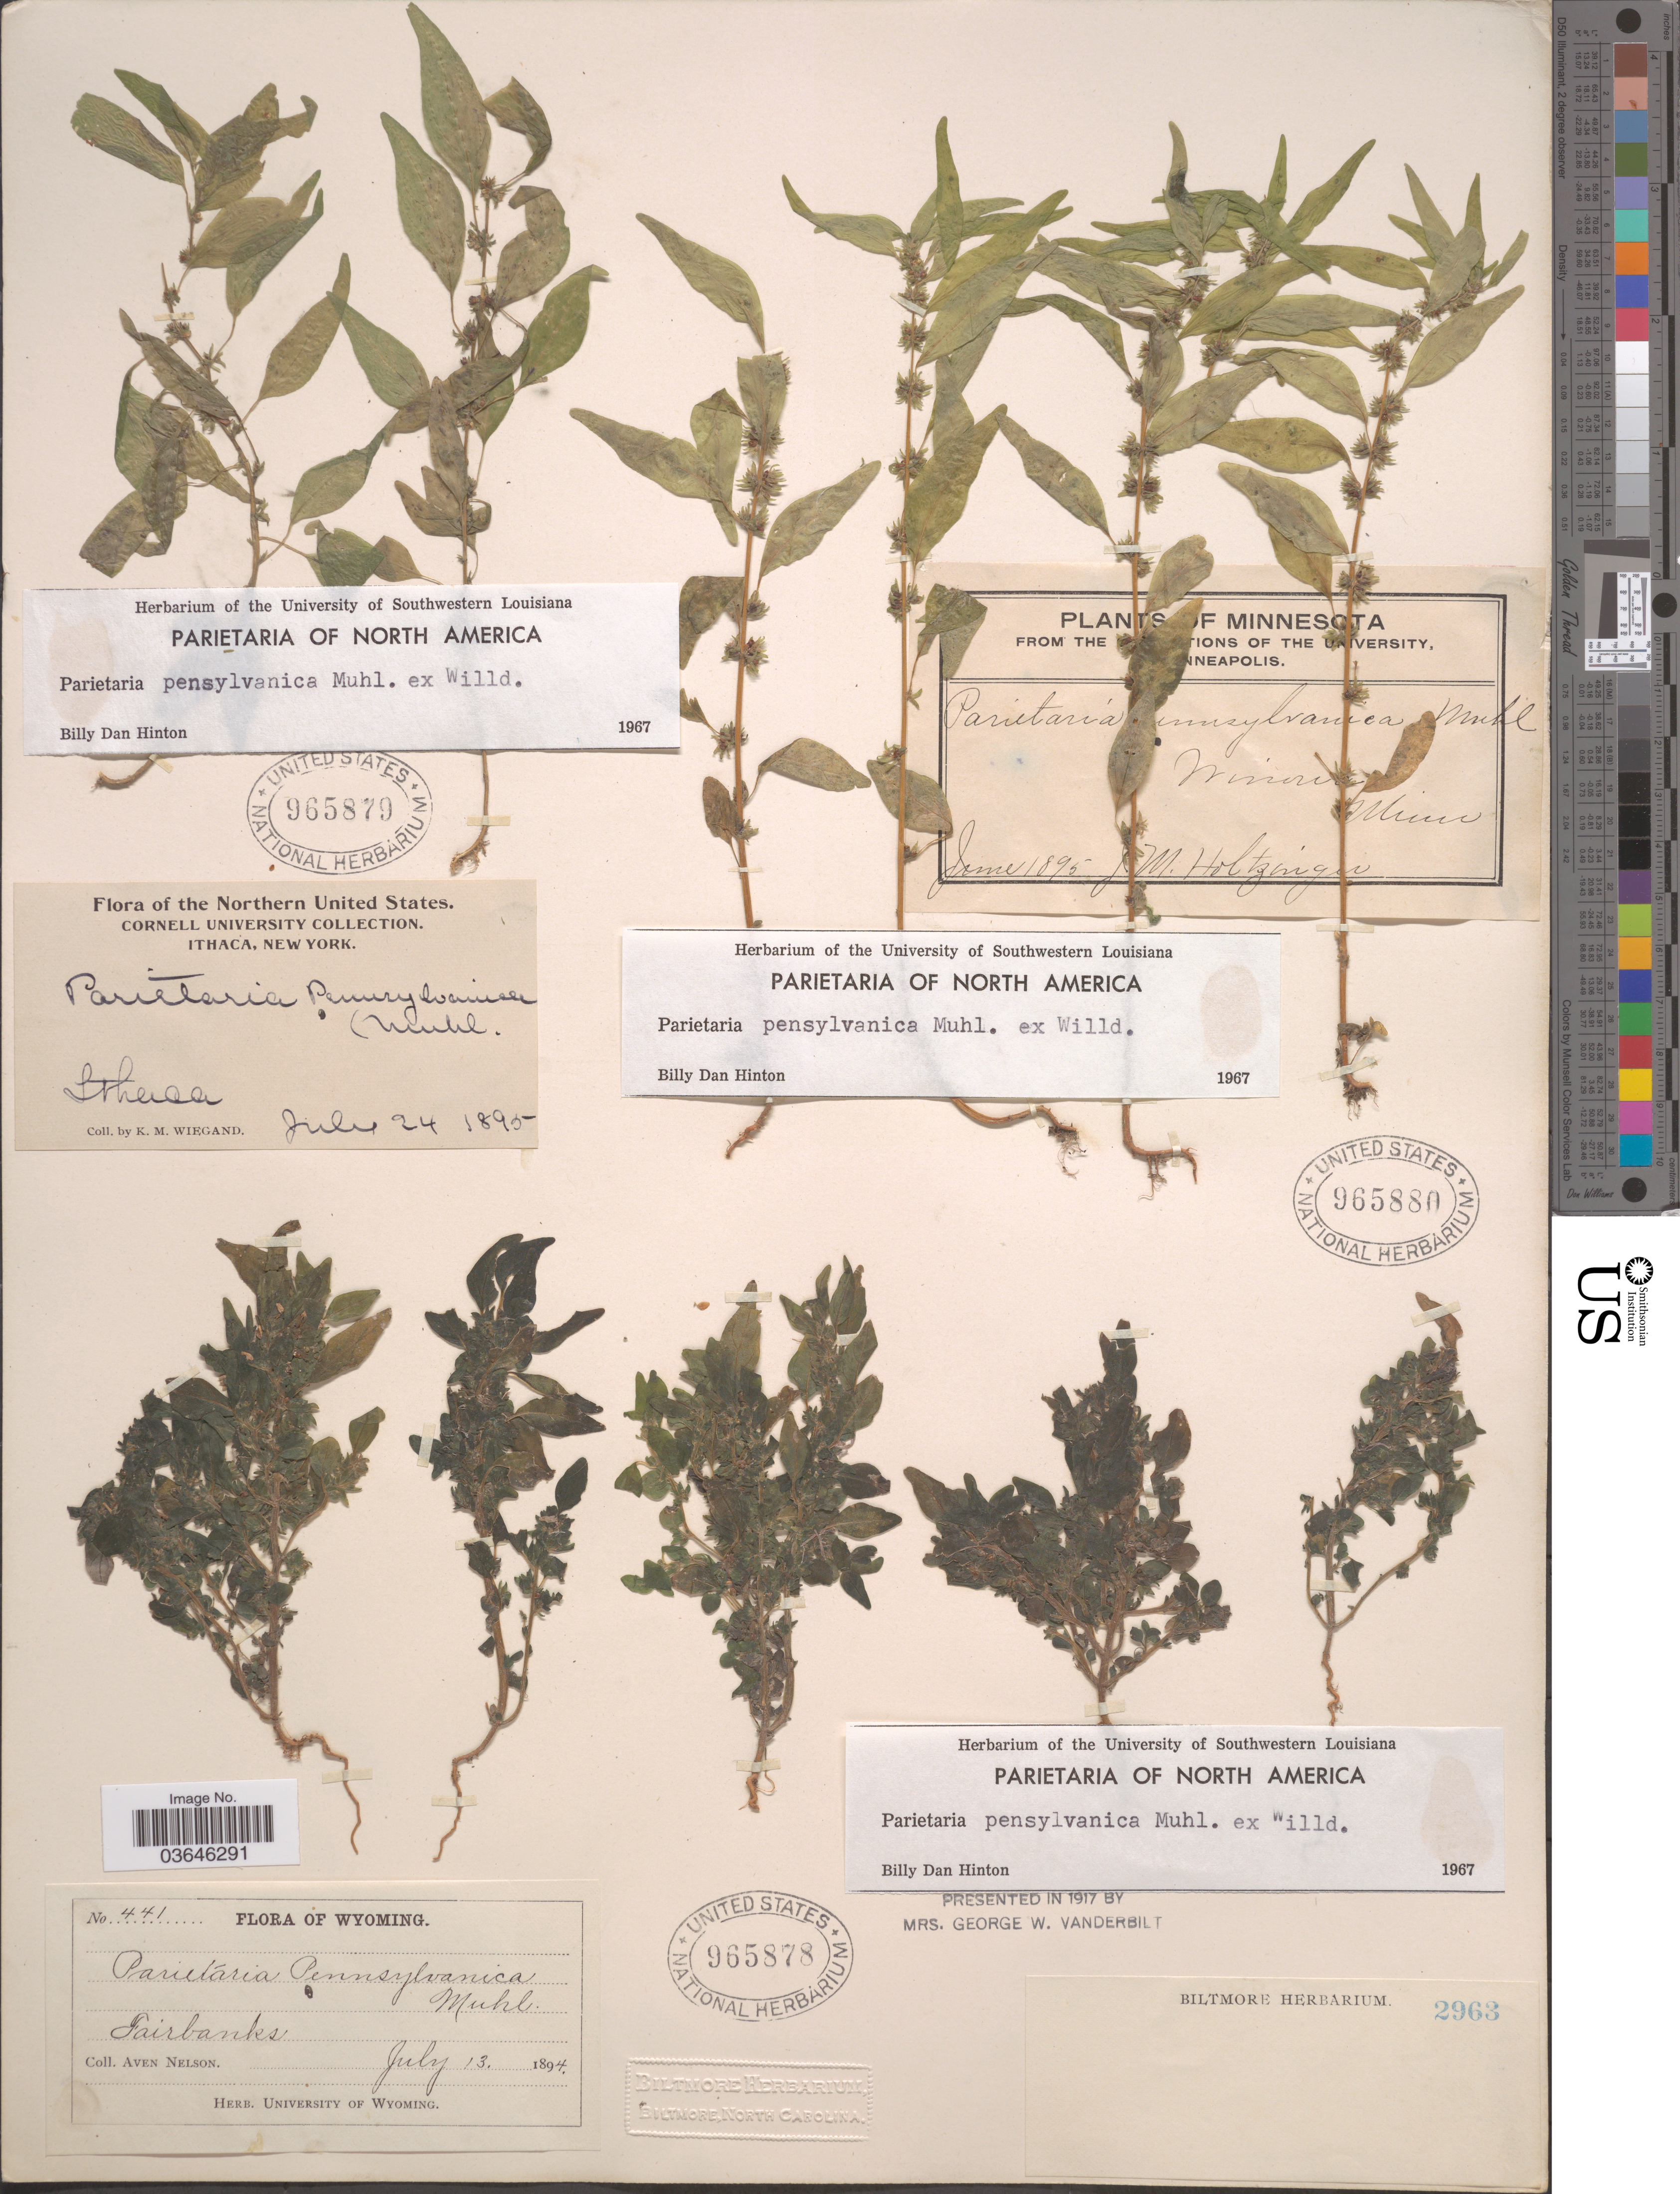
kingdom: Plantae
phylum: Tracheophyta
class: Magnoliopsida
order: Rosales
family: Urticaceae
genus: Parietaria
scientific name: Parietaria pensylvanica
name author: Muhl. ex Willd.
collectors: A. Nelson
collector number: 441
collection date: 1894-07-13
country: United States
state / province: Wyoming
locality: Fairbanks.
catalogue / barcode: US 965878